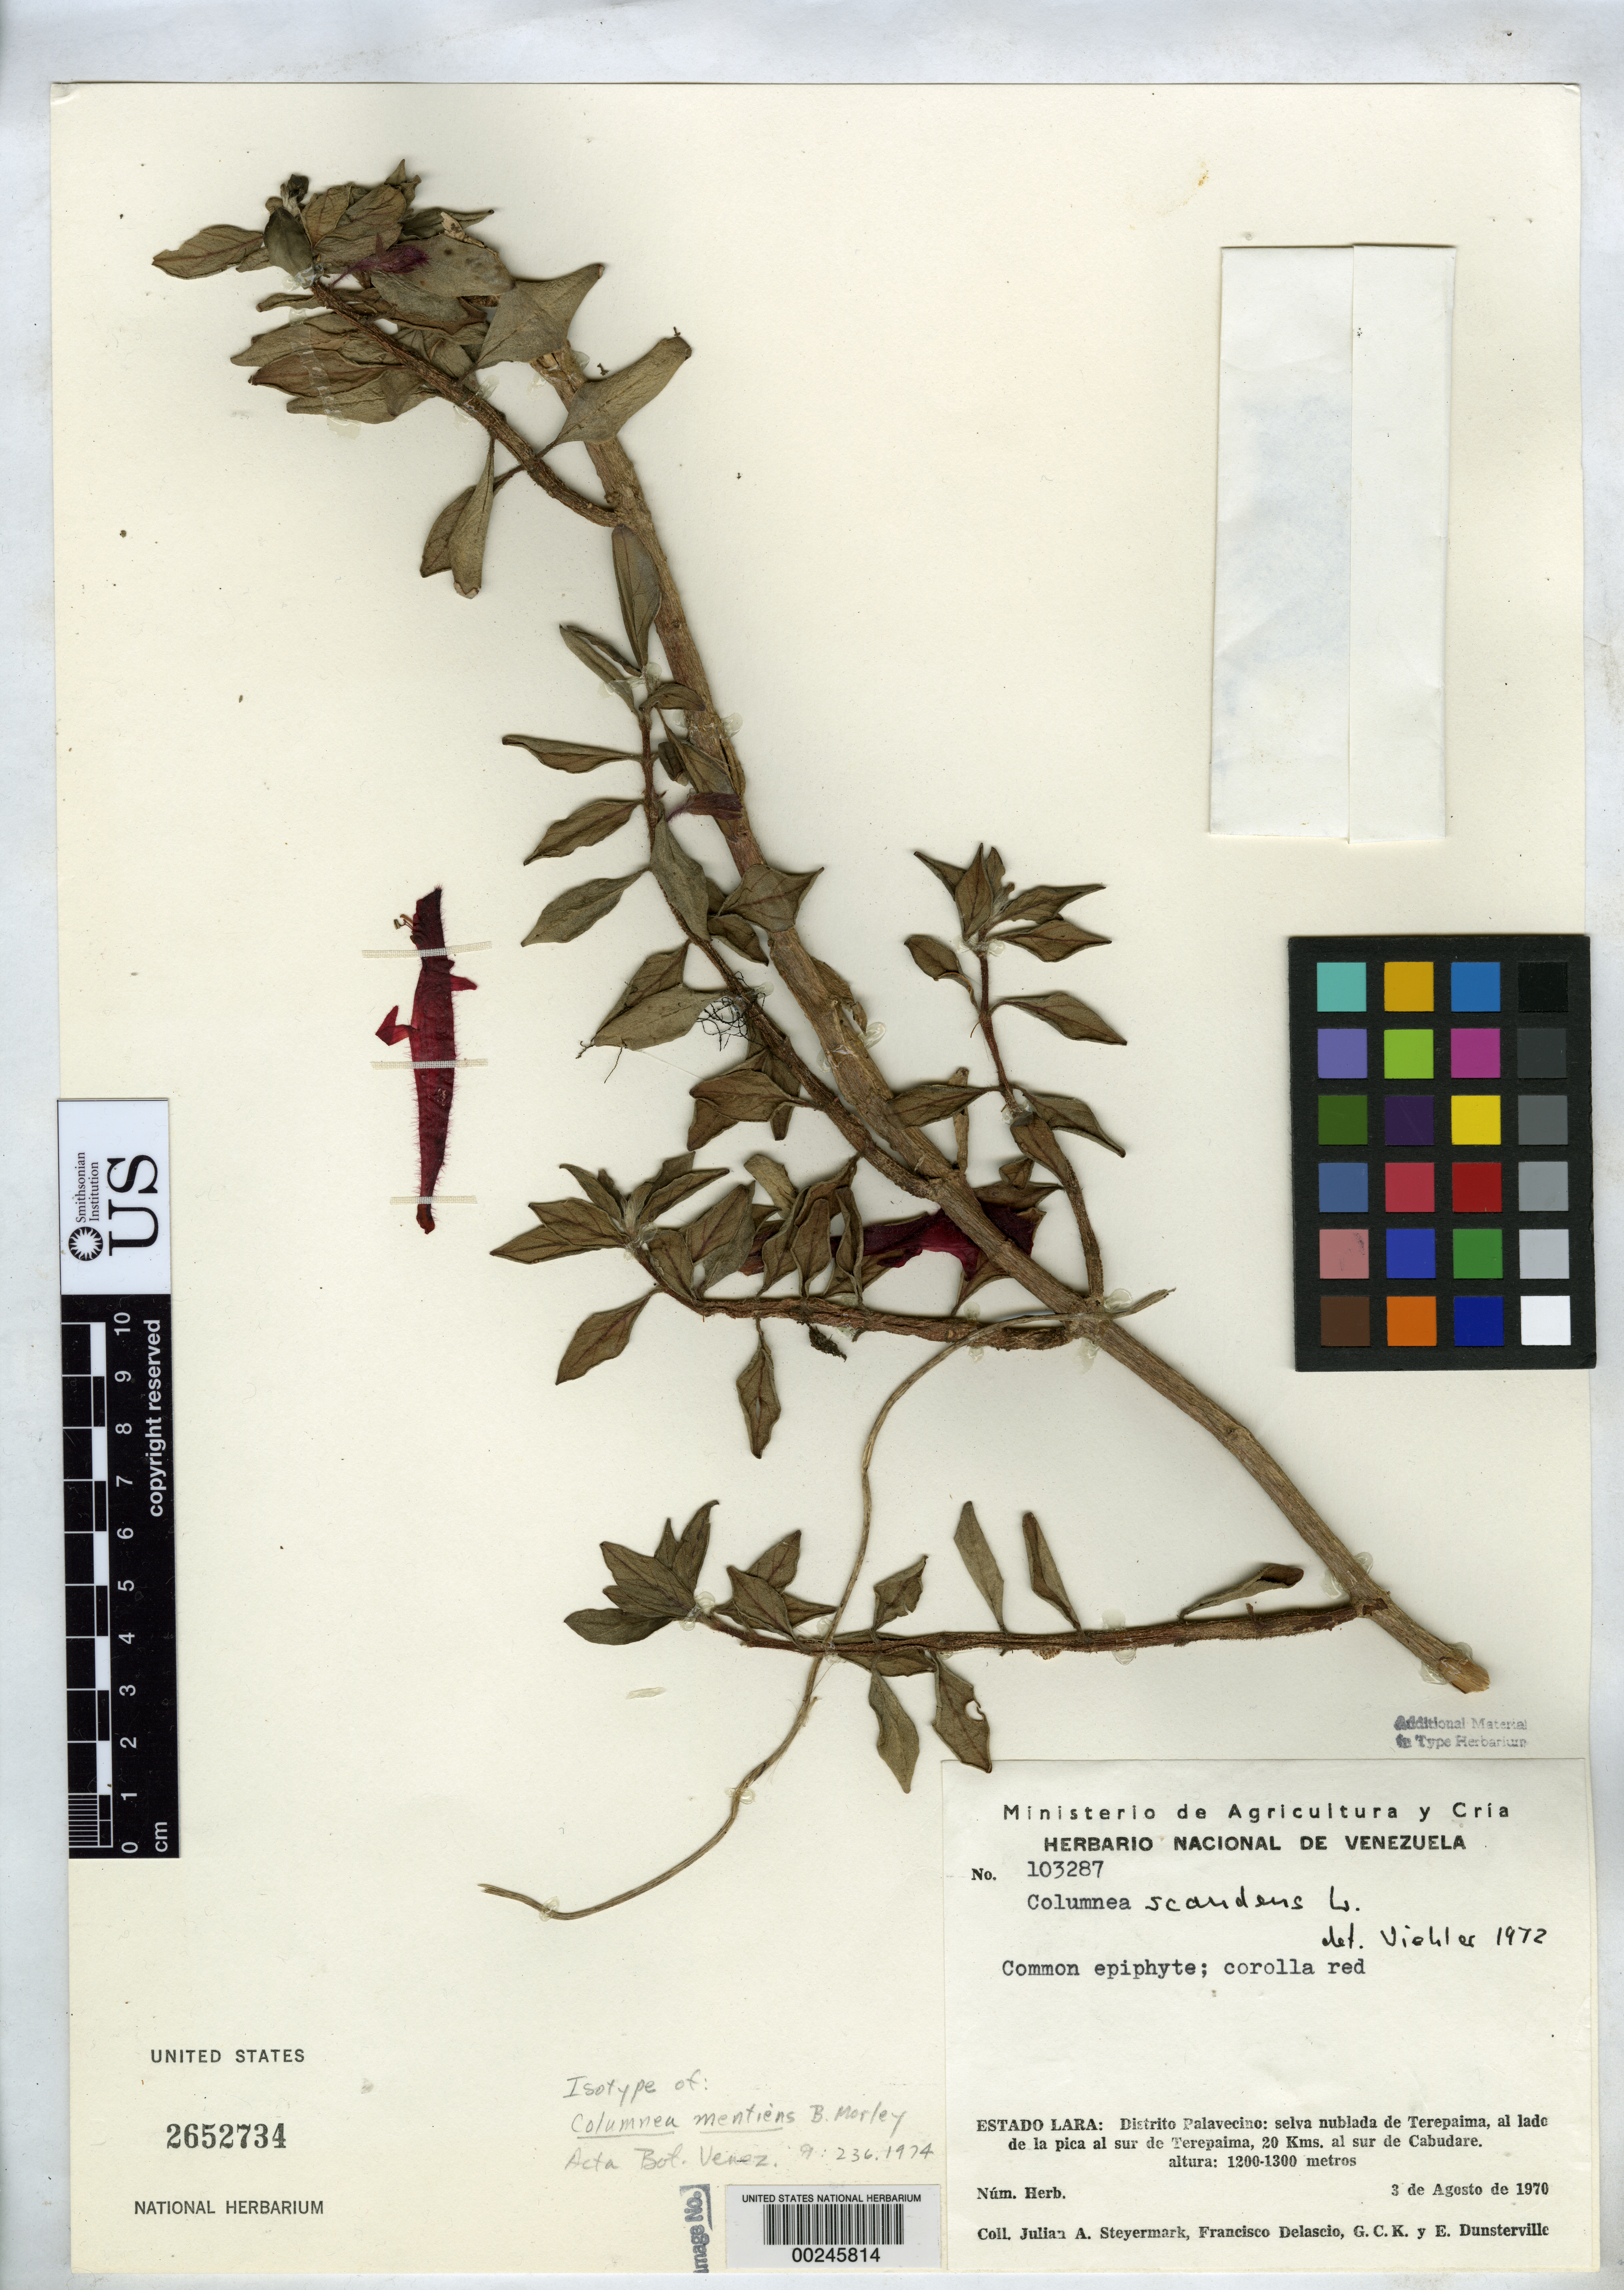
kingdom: Plantae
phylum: Tracheophyta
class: Magnoliopsida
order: Lamiales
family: Gesneriaceae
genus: Columnea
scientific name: Columnea mentiens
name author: B.D. Morley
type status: Isotype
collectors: J. Steyermark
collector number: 103287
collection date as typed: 03 Aug 1970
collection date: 1970-08-03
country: Venezuela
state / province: Lara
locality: Dist. Palavecino, Selva Nublada de Terepaima, al lado de La Pica al Sur de Terepaima, 20 kms al Sur de Cabudare.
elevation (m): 1200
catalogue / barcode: US 2652734